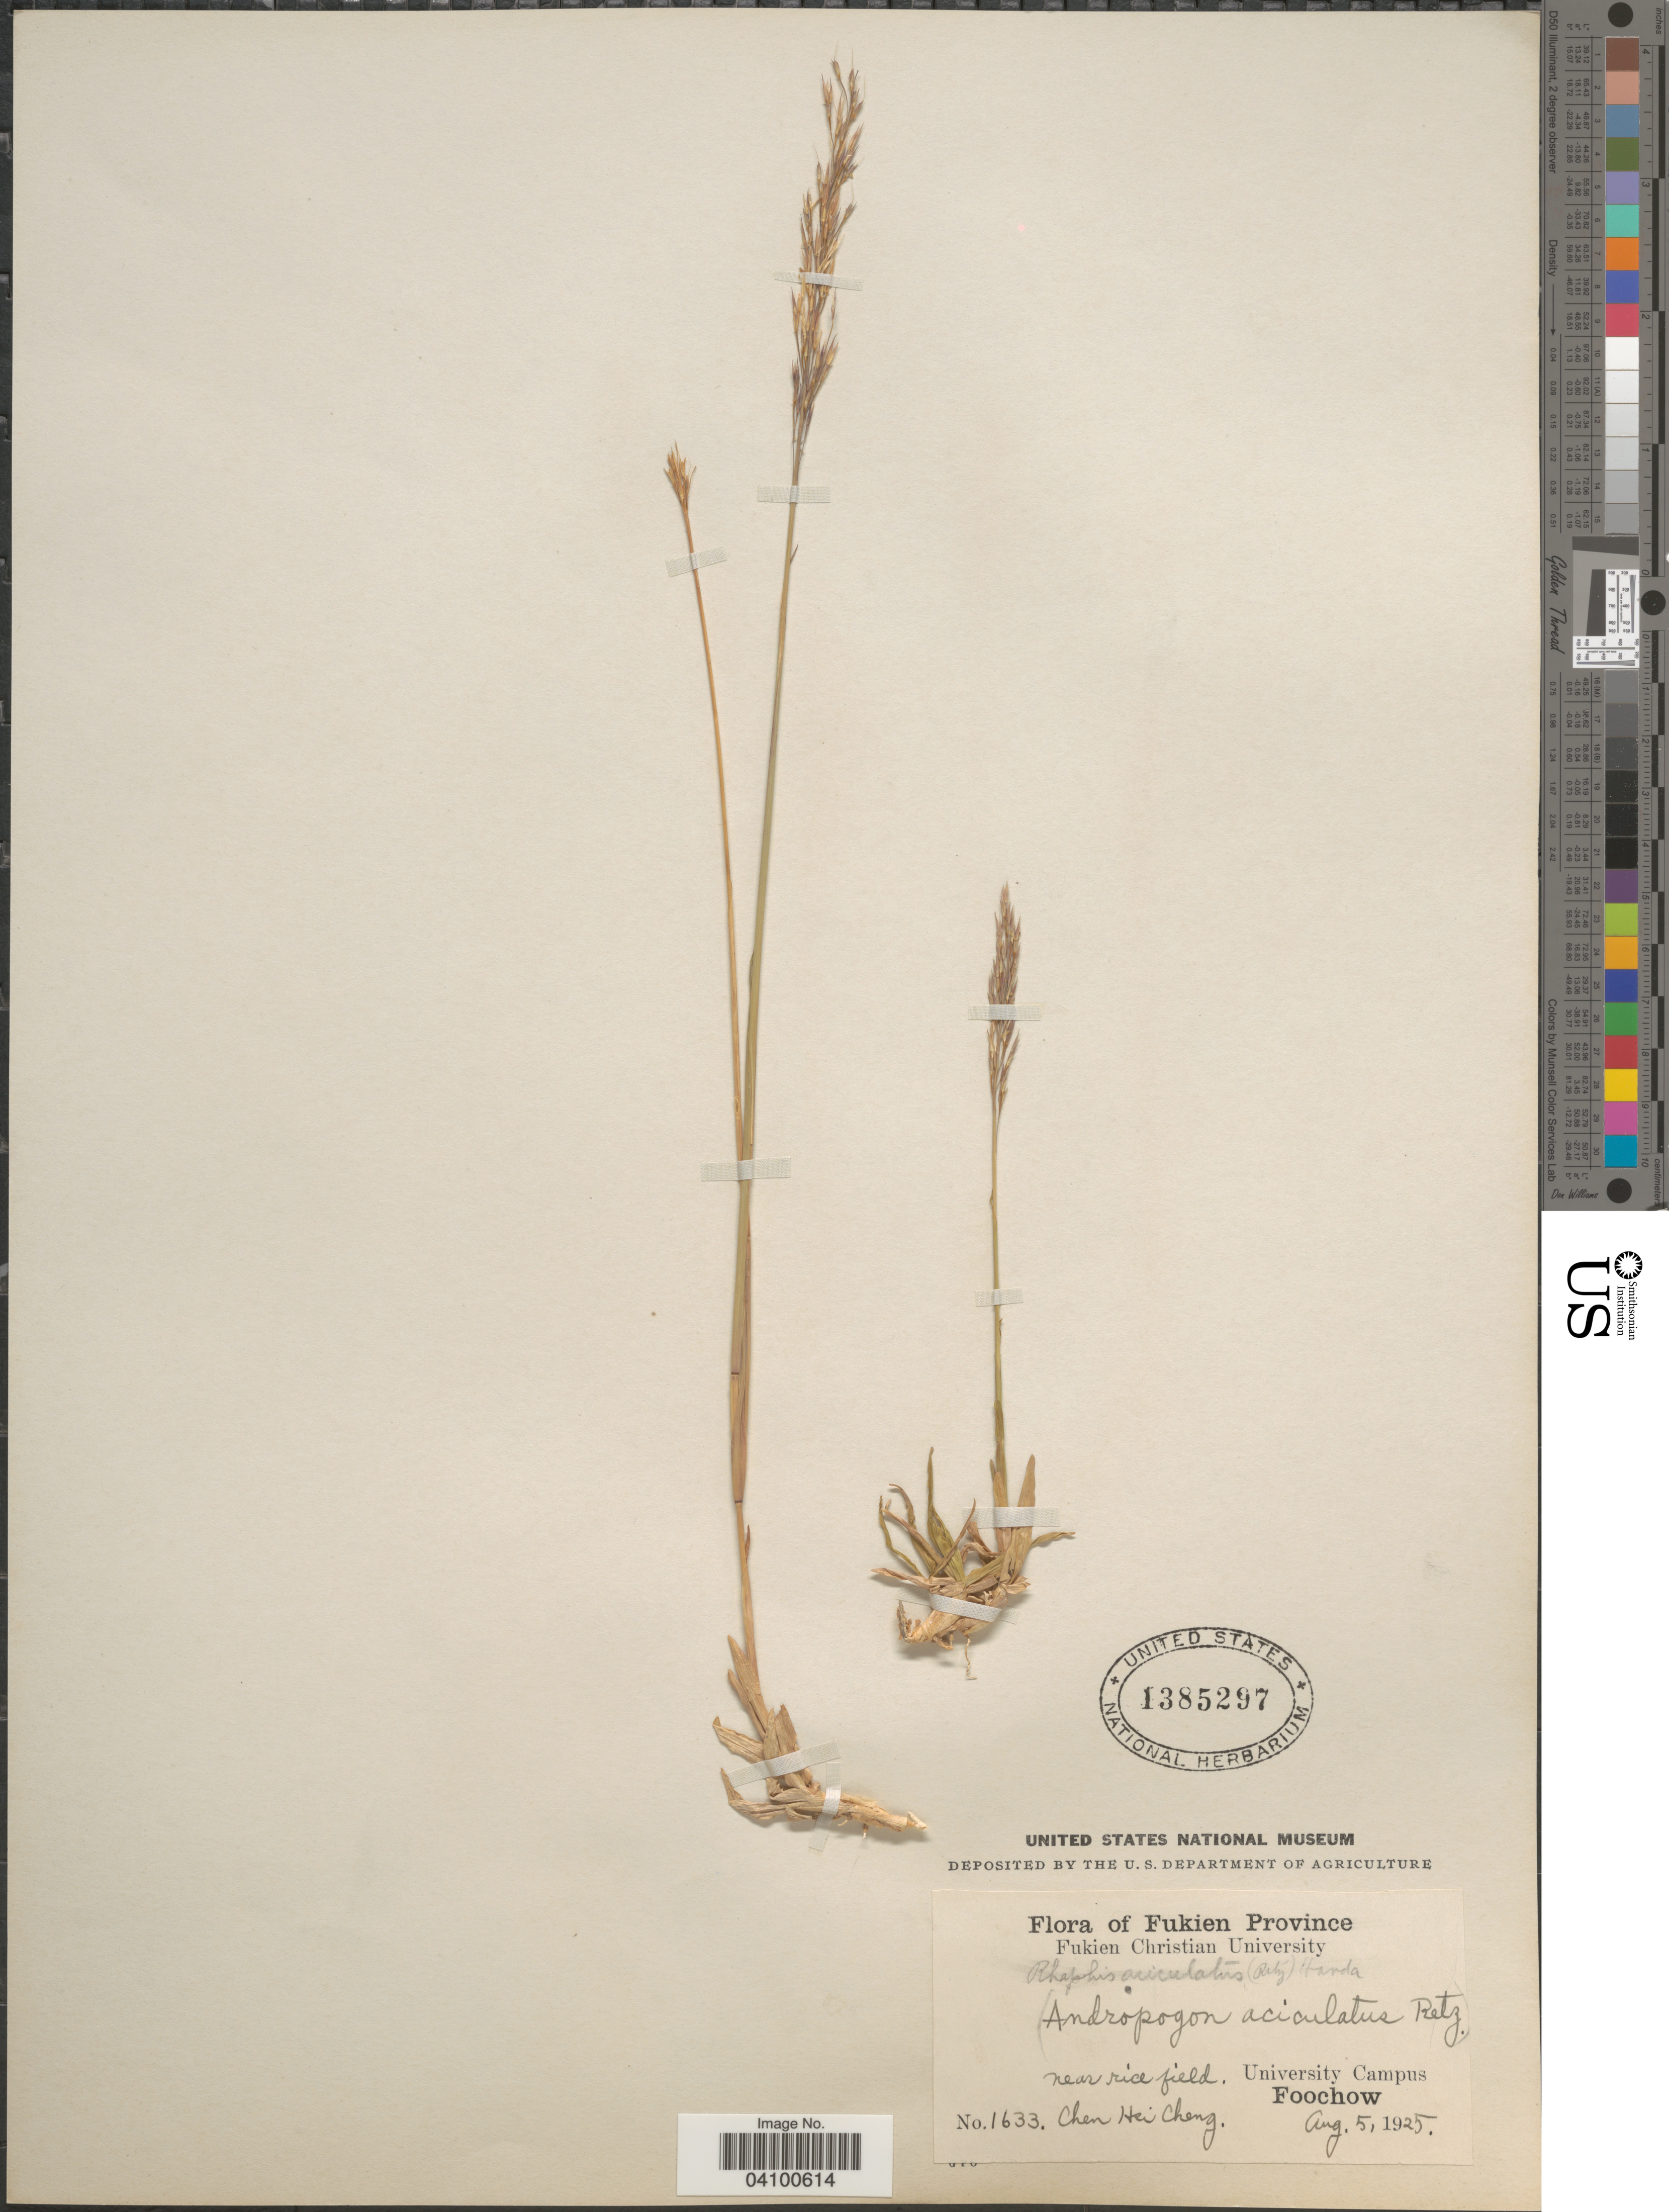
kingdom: Plantae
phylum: Tracheophyta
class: Liliopsida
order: Poales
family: Poaceae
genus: Chrysopogon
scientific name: Chrysopogon aciculatus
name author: (Retz.) Trin.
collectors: Chen Hsi Cheng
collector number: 1633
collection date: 1925-08-05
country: China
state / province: Fujian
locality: Fukien Province. Near rice field. University Campus. Foochow.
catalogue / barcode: US 1385297